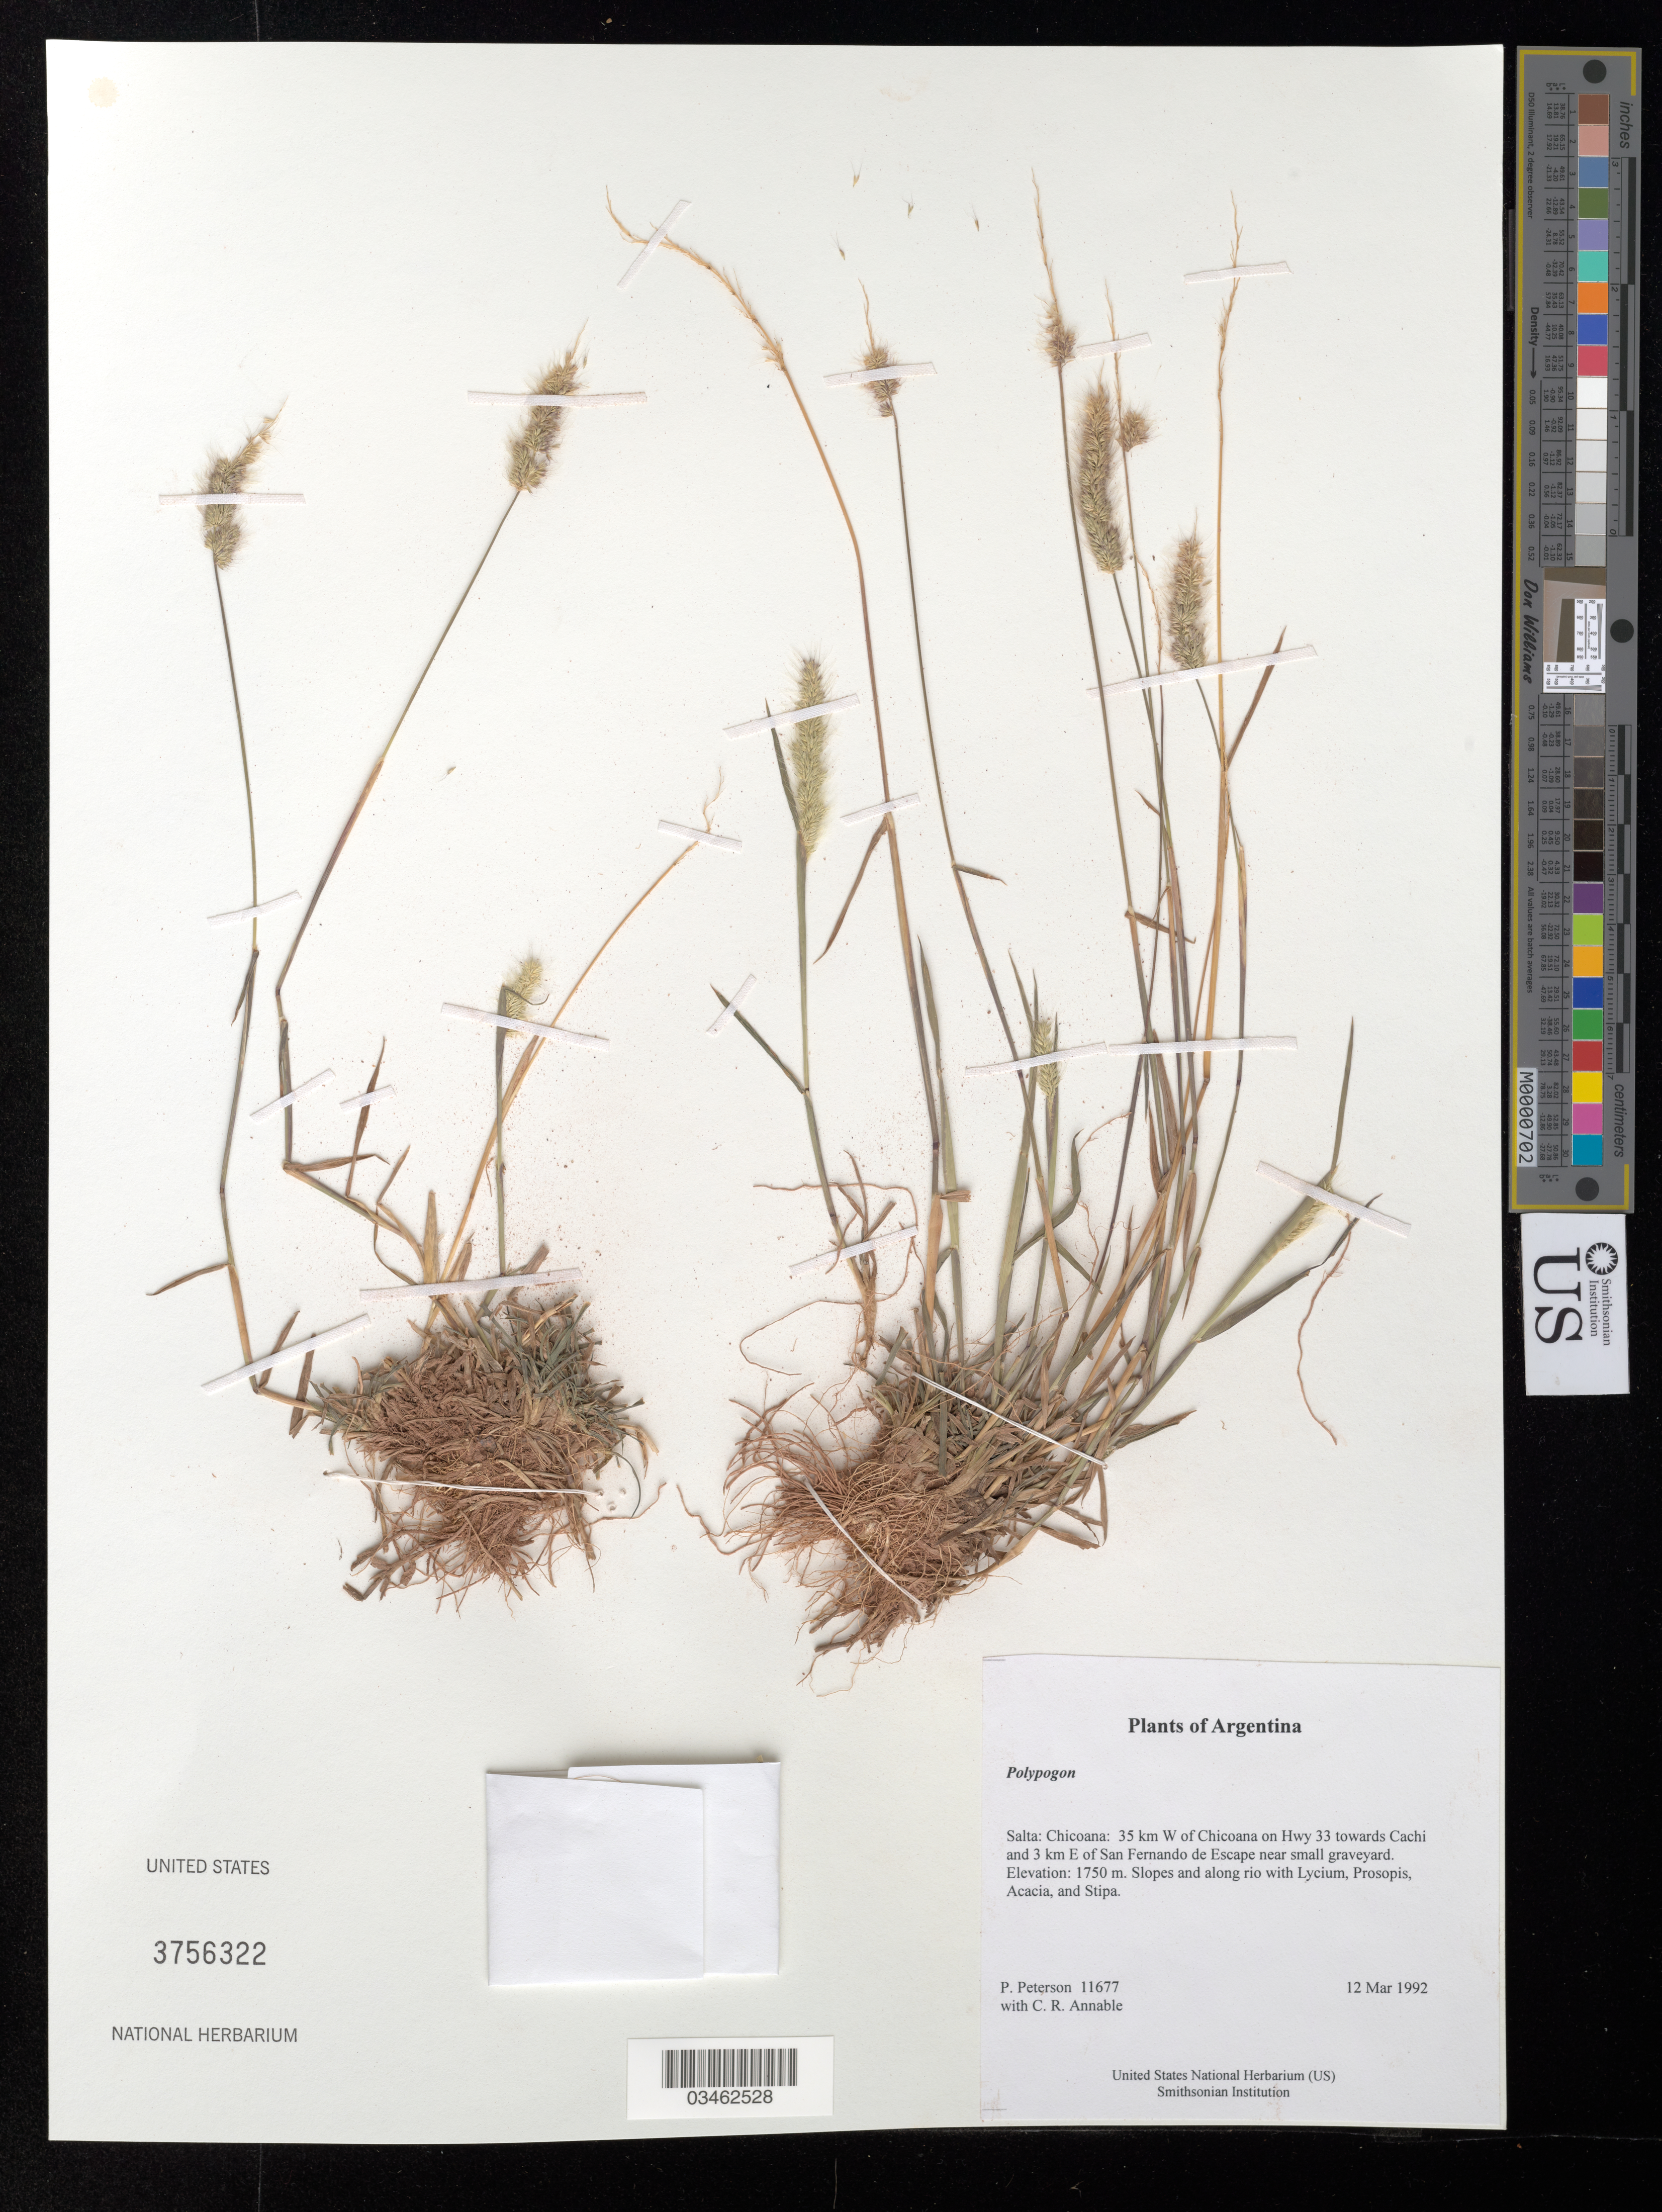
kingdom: Plantae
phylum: Tracheophyta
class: Liliopsida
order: Poales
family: Poaceae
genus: Polypogon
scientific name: Polypogon sp.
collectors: P. M. Peterson & C. R. Annable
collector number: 11677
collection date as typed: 12 Mar 1992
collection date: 1992-03-12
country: Argentina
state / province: Salta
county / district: Chicoana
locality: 35 km W of Chicoana on Hwy 33 towards Cachi and 3 km E of San Fernando de Escape near small graveyard.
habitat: Slopes and along rio with Lycium, Prosopis, Acacia, and Stipa.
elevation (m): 1750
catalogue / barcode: US 3756322